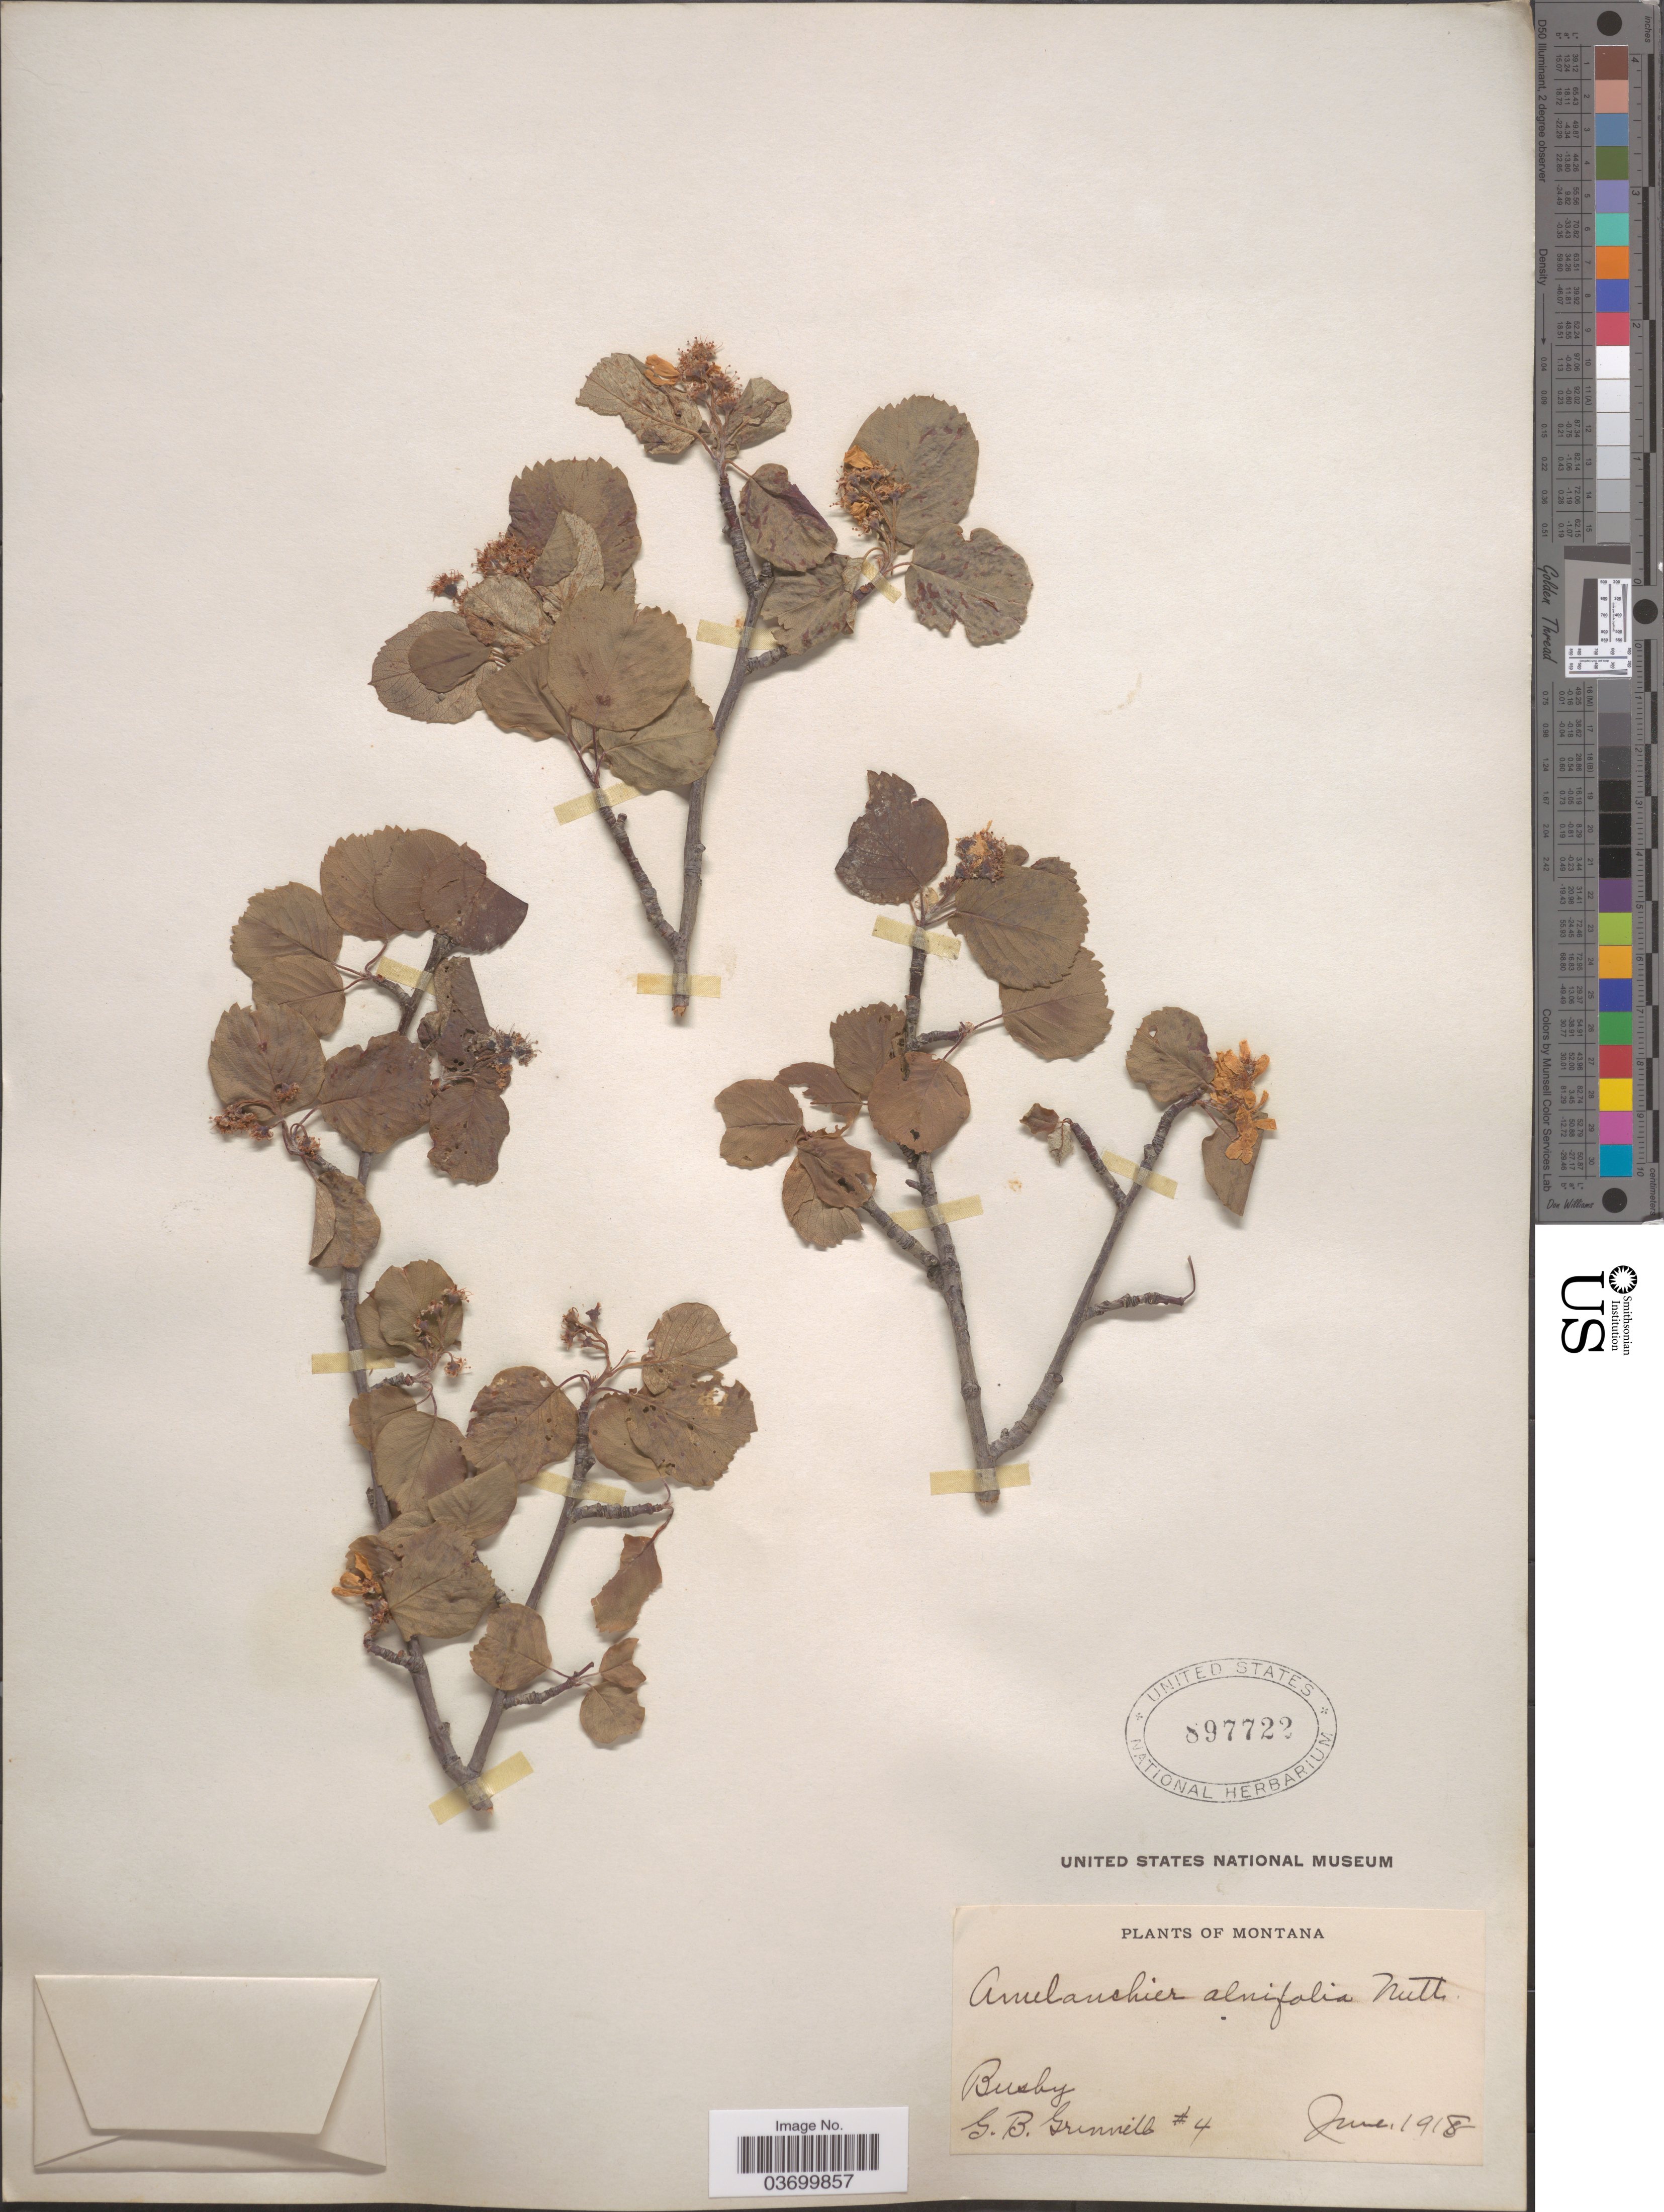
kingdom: Plantae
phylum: Tracheophyta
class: Magnoliopsida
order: Rosales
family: Rosaceae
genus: Amelanchier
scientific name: Amelanchier alnifolia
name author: (Nutt.) Nutt. ex M. Roem.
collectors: G. Grinnell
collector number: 4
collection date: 1918-06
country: United States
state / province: Montana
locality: Busby.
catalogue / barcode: US 897722